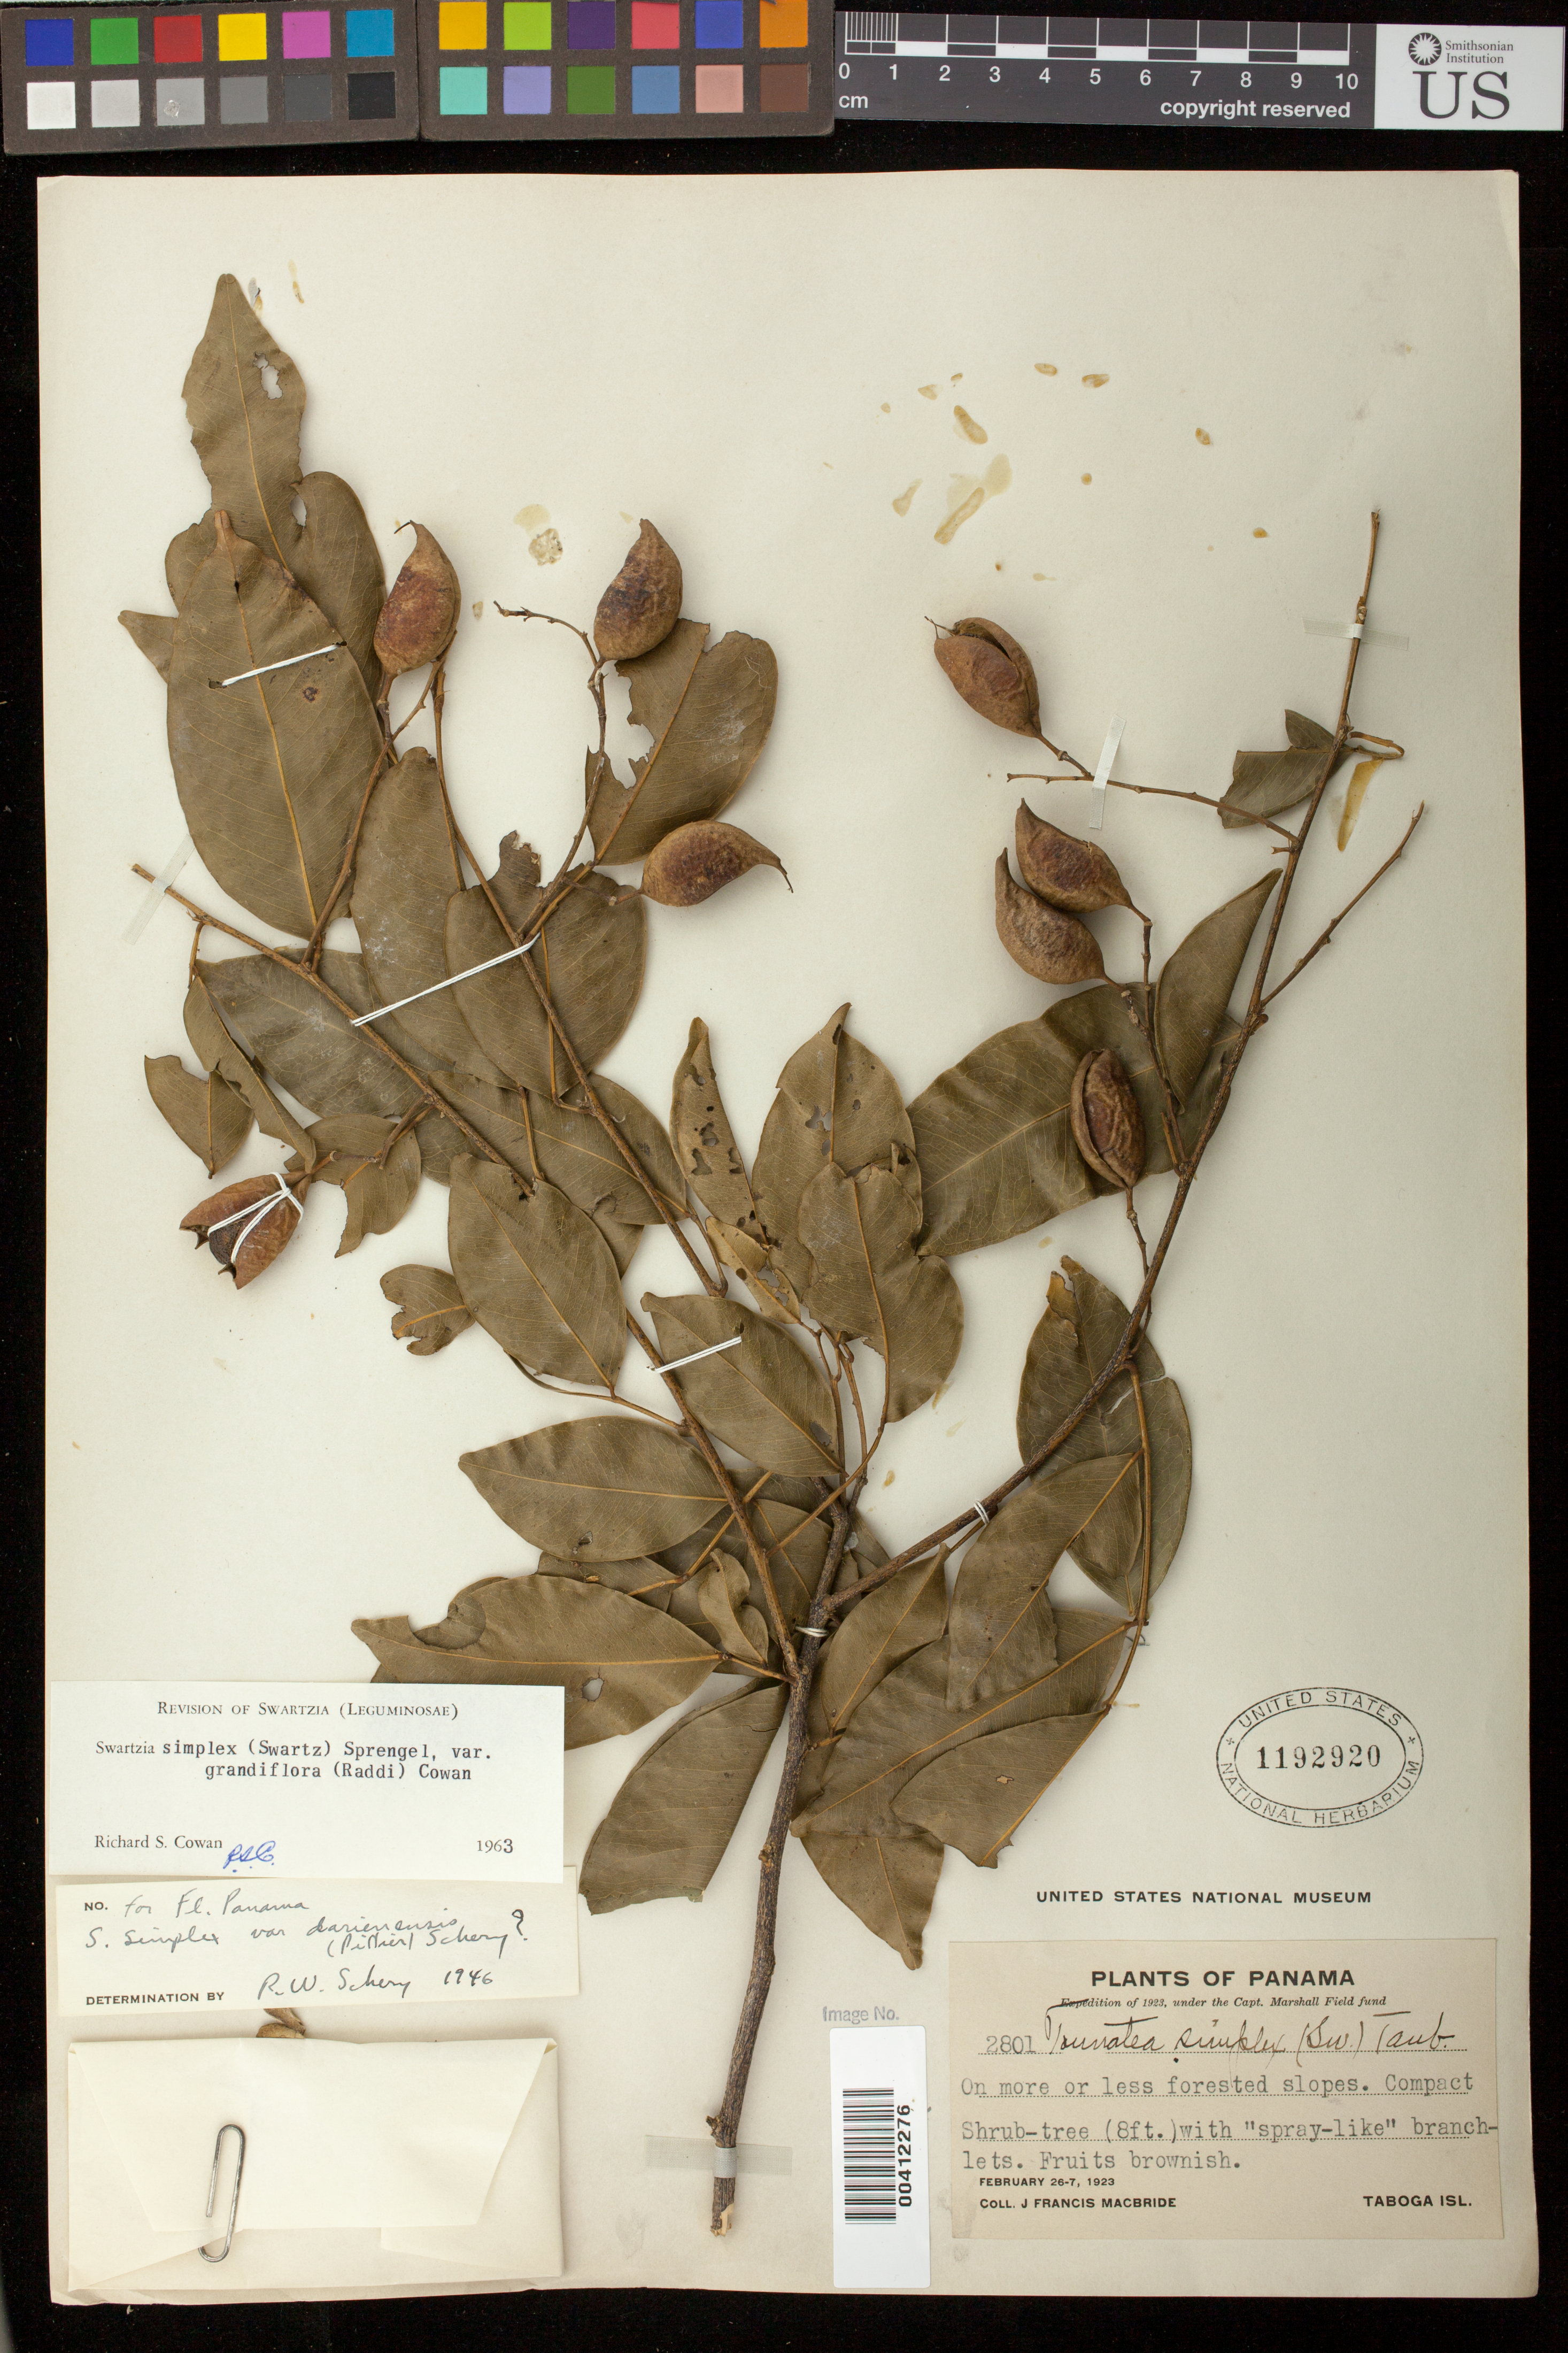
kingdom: Plantae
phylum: Tracheophyta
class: Magnoliopsida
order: Fabales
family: Fabaceae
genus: Swartzia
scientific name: Swartzia simplex var. grandiflora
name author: (Raddi) R.S. Cowan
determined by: Cowan, R. S.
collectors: J. F. Macbride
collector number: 2801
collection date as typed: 26 Feb 1923 to 27 Feb 1923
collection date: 1923-02-26/1923-02-27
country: Panama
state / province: Panamá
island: Taboga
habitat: forested floor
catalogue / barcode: US 1192920